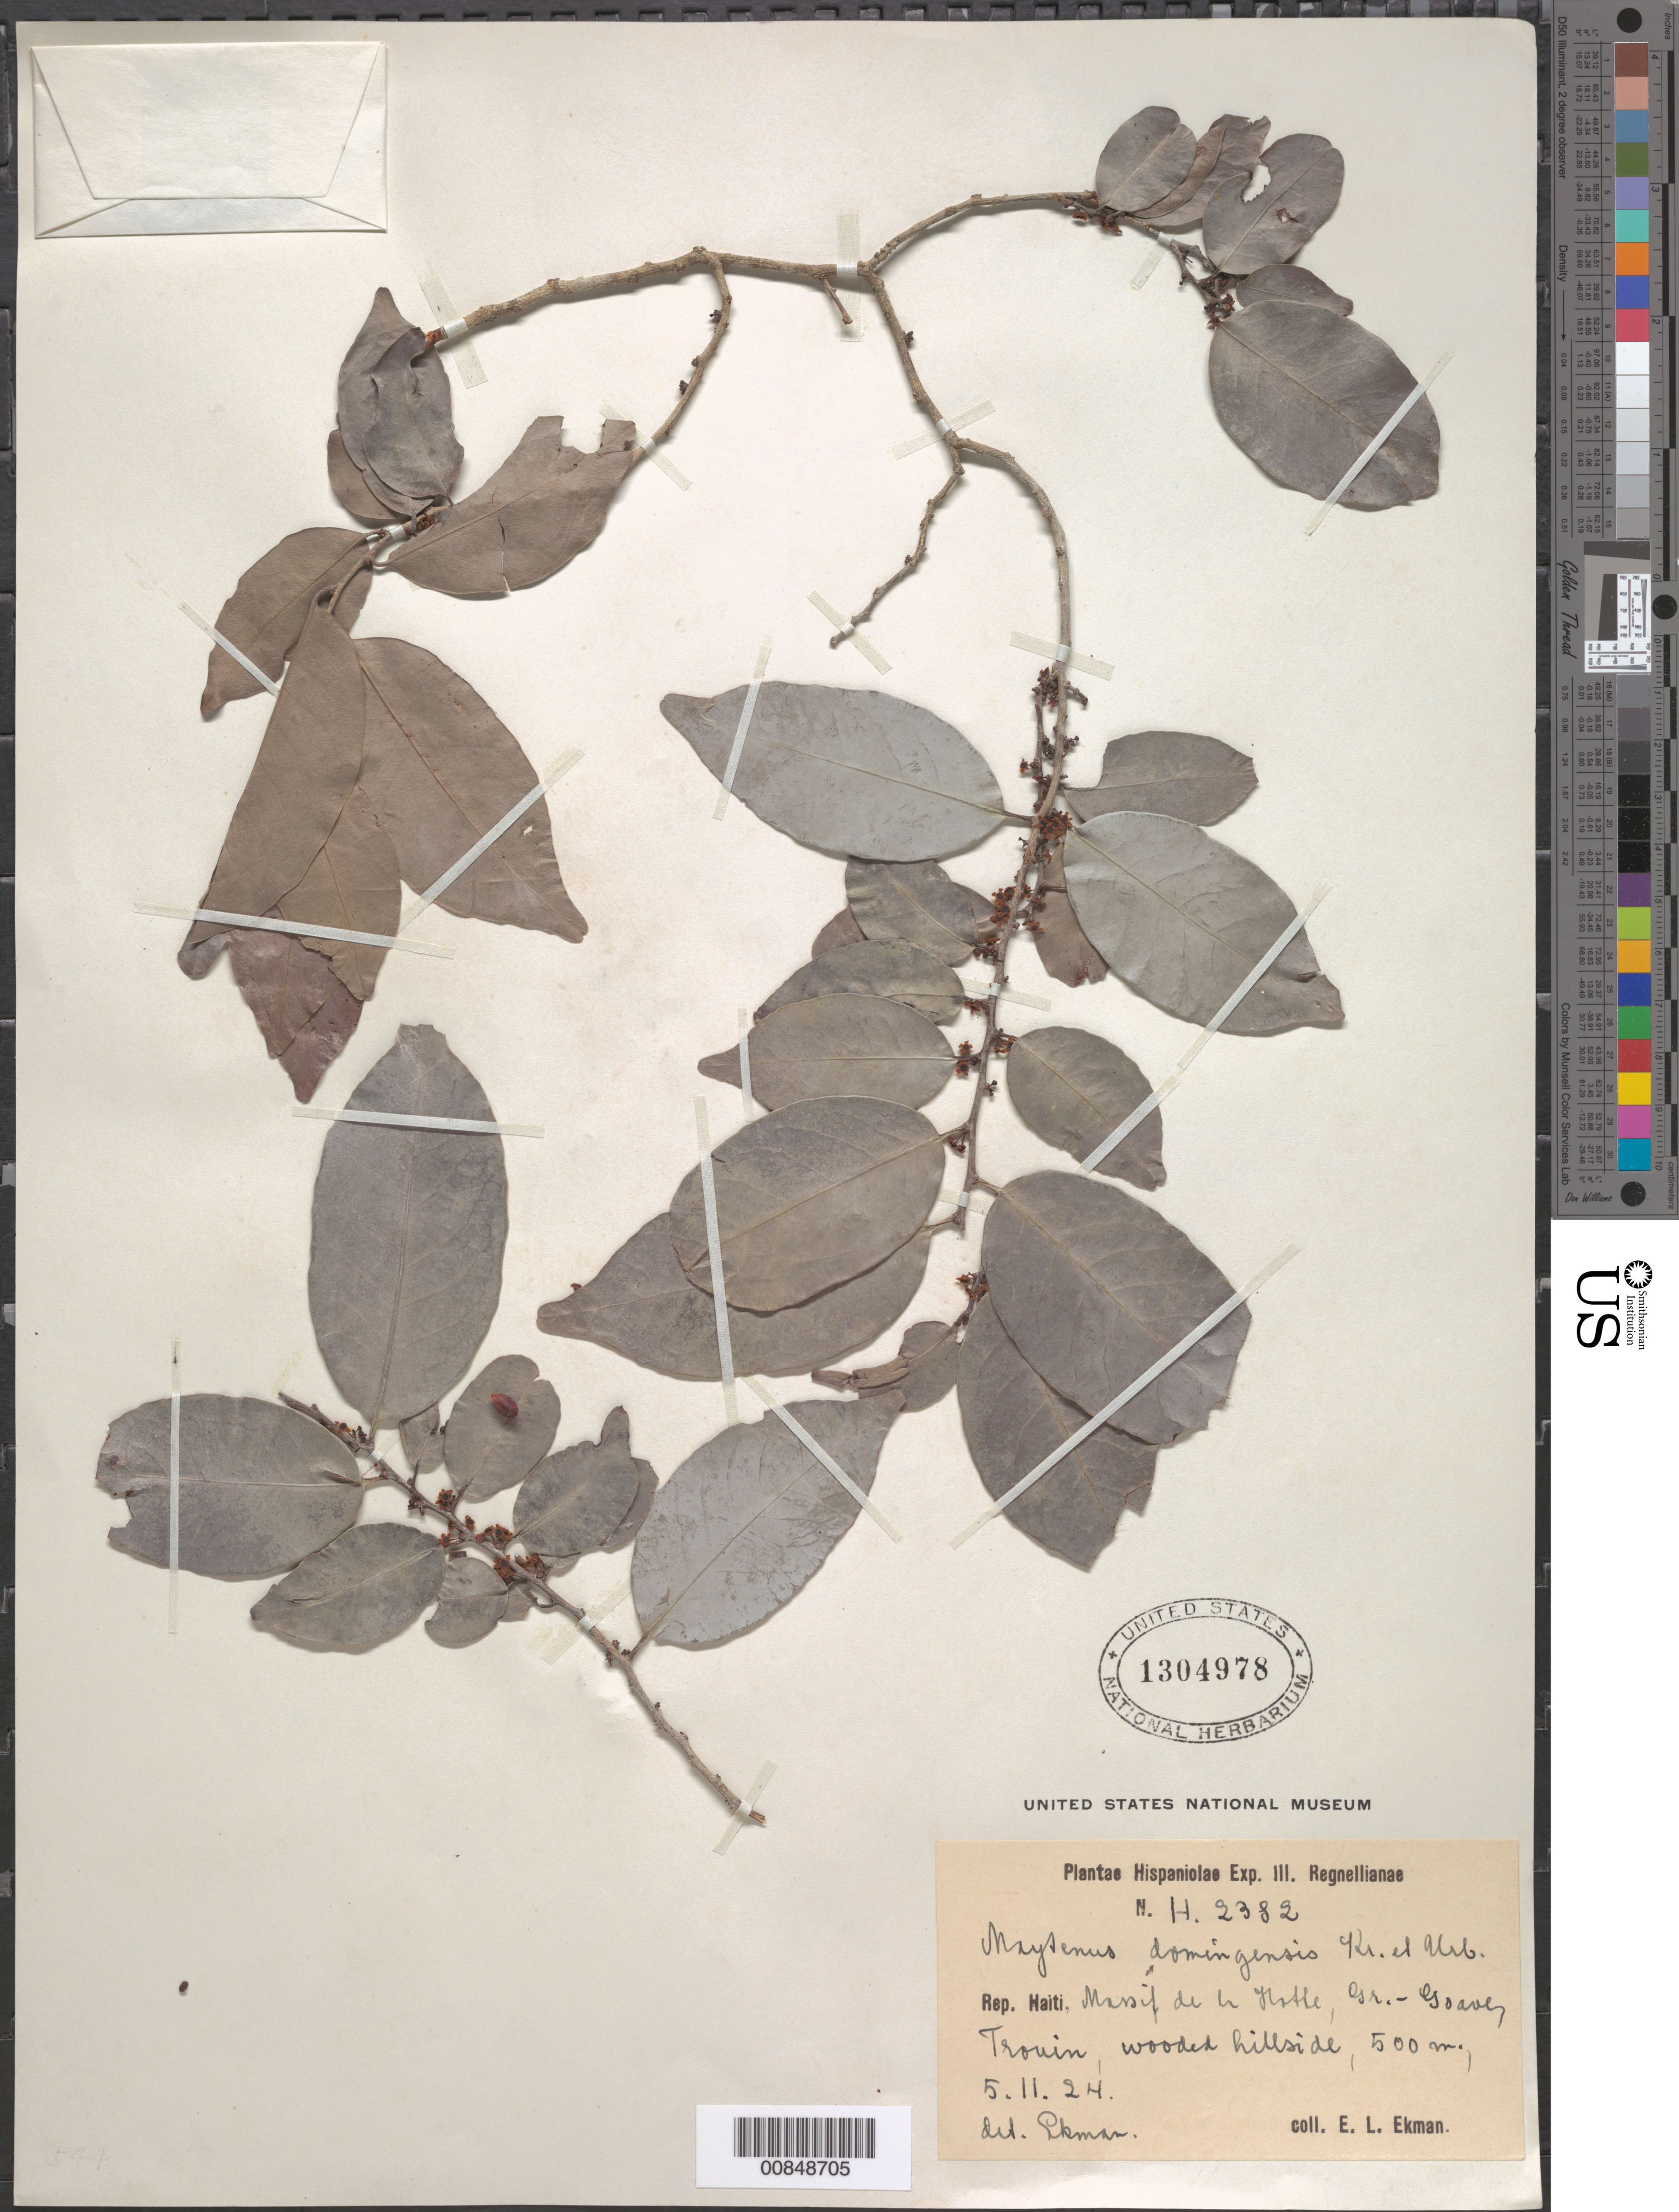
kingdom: Plantae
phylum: Tracheophyta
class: Magnoliopsida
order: Celastrales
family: Celastraceae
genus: Maytenus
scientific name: Maytenus domingensis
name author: Krug & Urb.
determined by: Ekman, E. L.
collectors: E. L. Ekman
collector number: H 2382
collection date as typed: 05 Nov 1924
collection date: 1924-11-05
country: Haiti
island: Hispaniola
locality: Massif de la Hotte, Gr.-Goave, Tourin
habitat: Wooded hillside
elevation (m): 500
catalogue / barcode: US 1304978